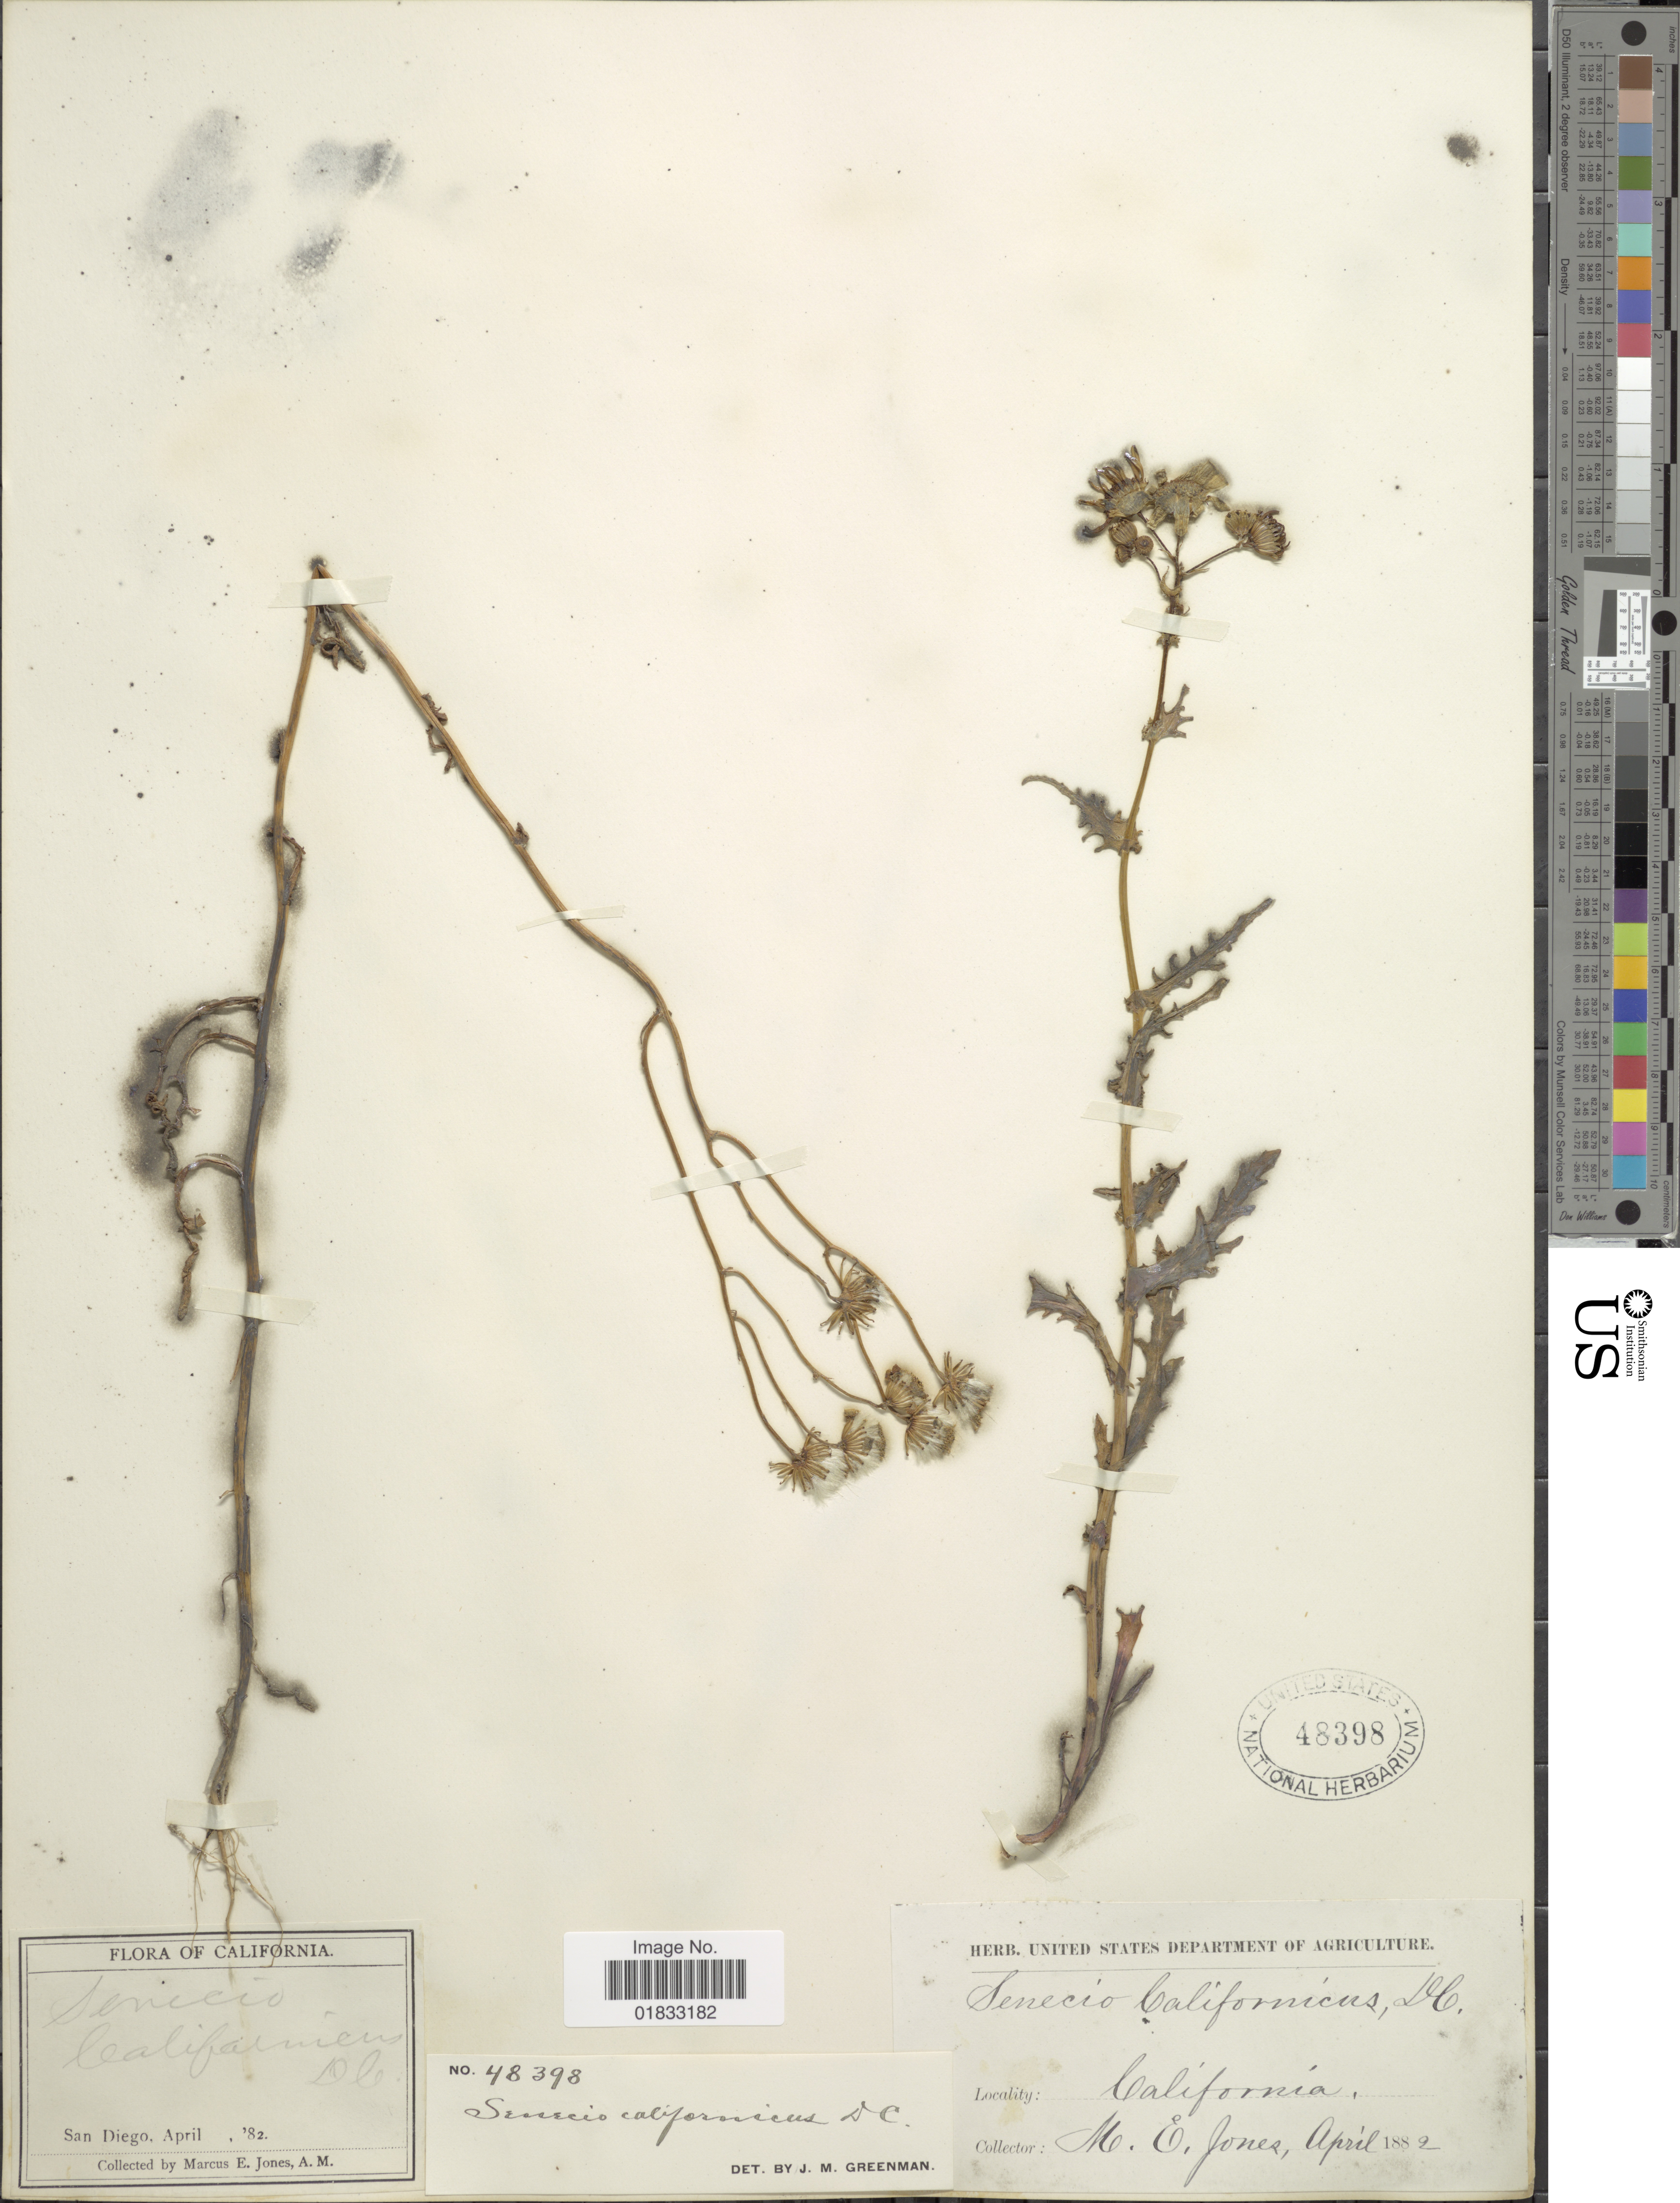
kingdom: Plantae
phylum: Tracheophyta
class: Magnoliopsida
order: Asterales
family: Asteraceae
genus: Senecio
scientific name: Senecio californicus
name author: DC.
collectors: M. E. Jones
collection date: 1882-04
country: United States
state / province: California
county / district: San Diego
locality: San Diego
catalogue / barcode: US 48398